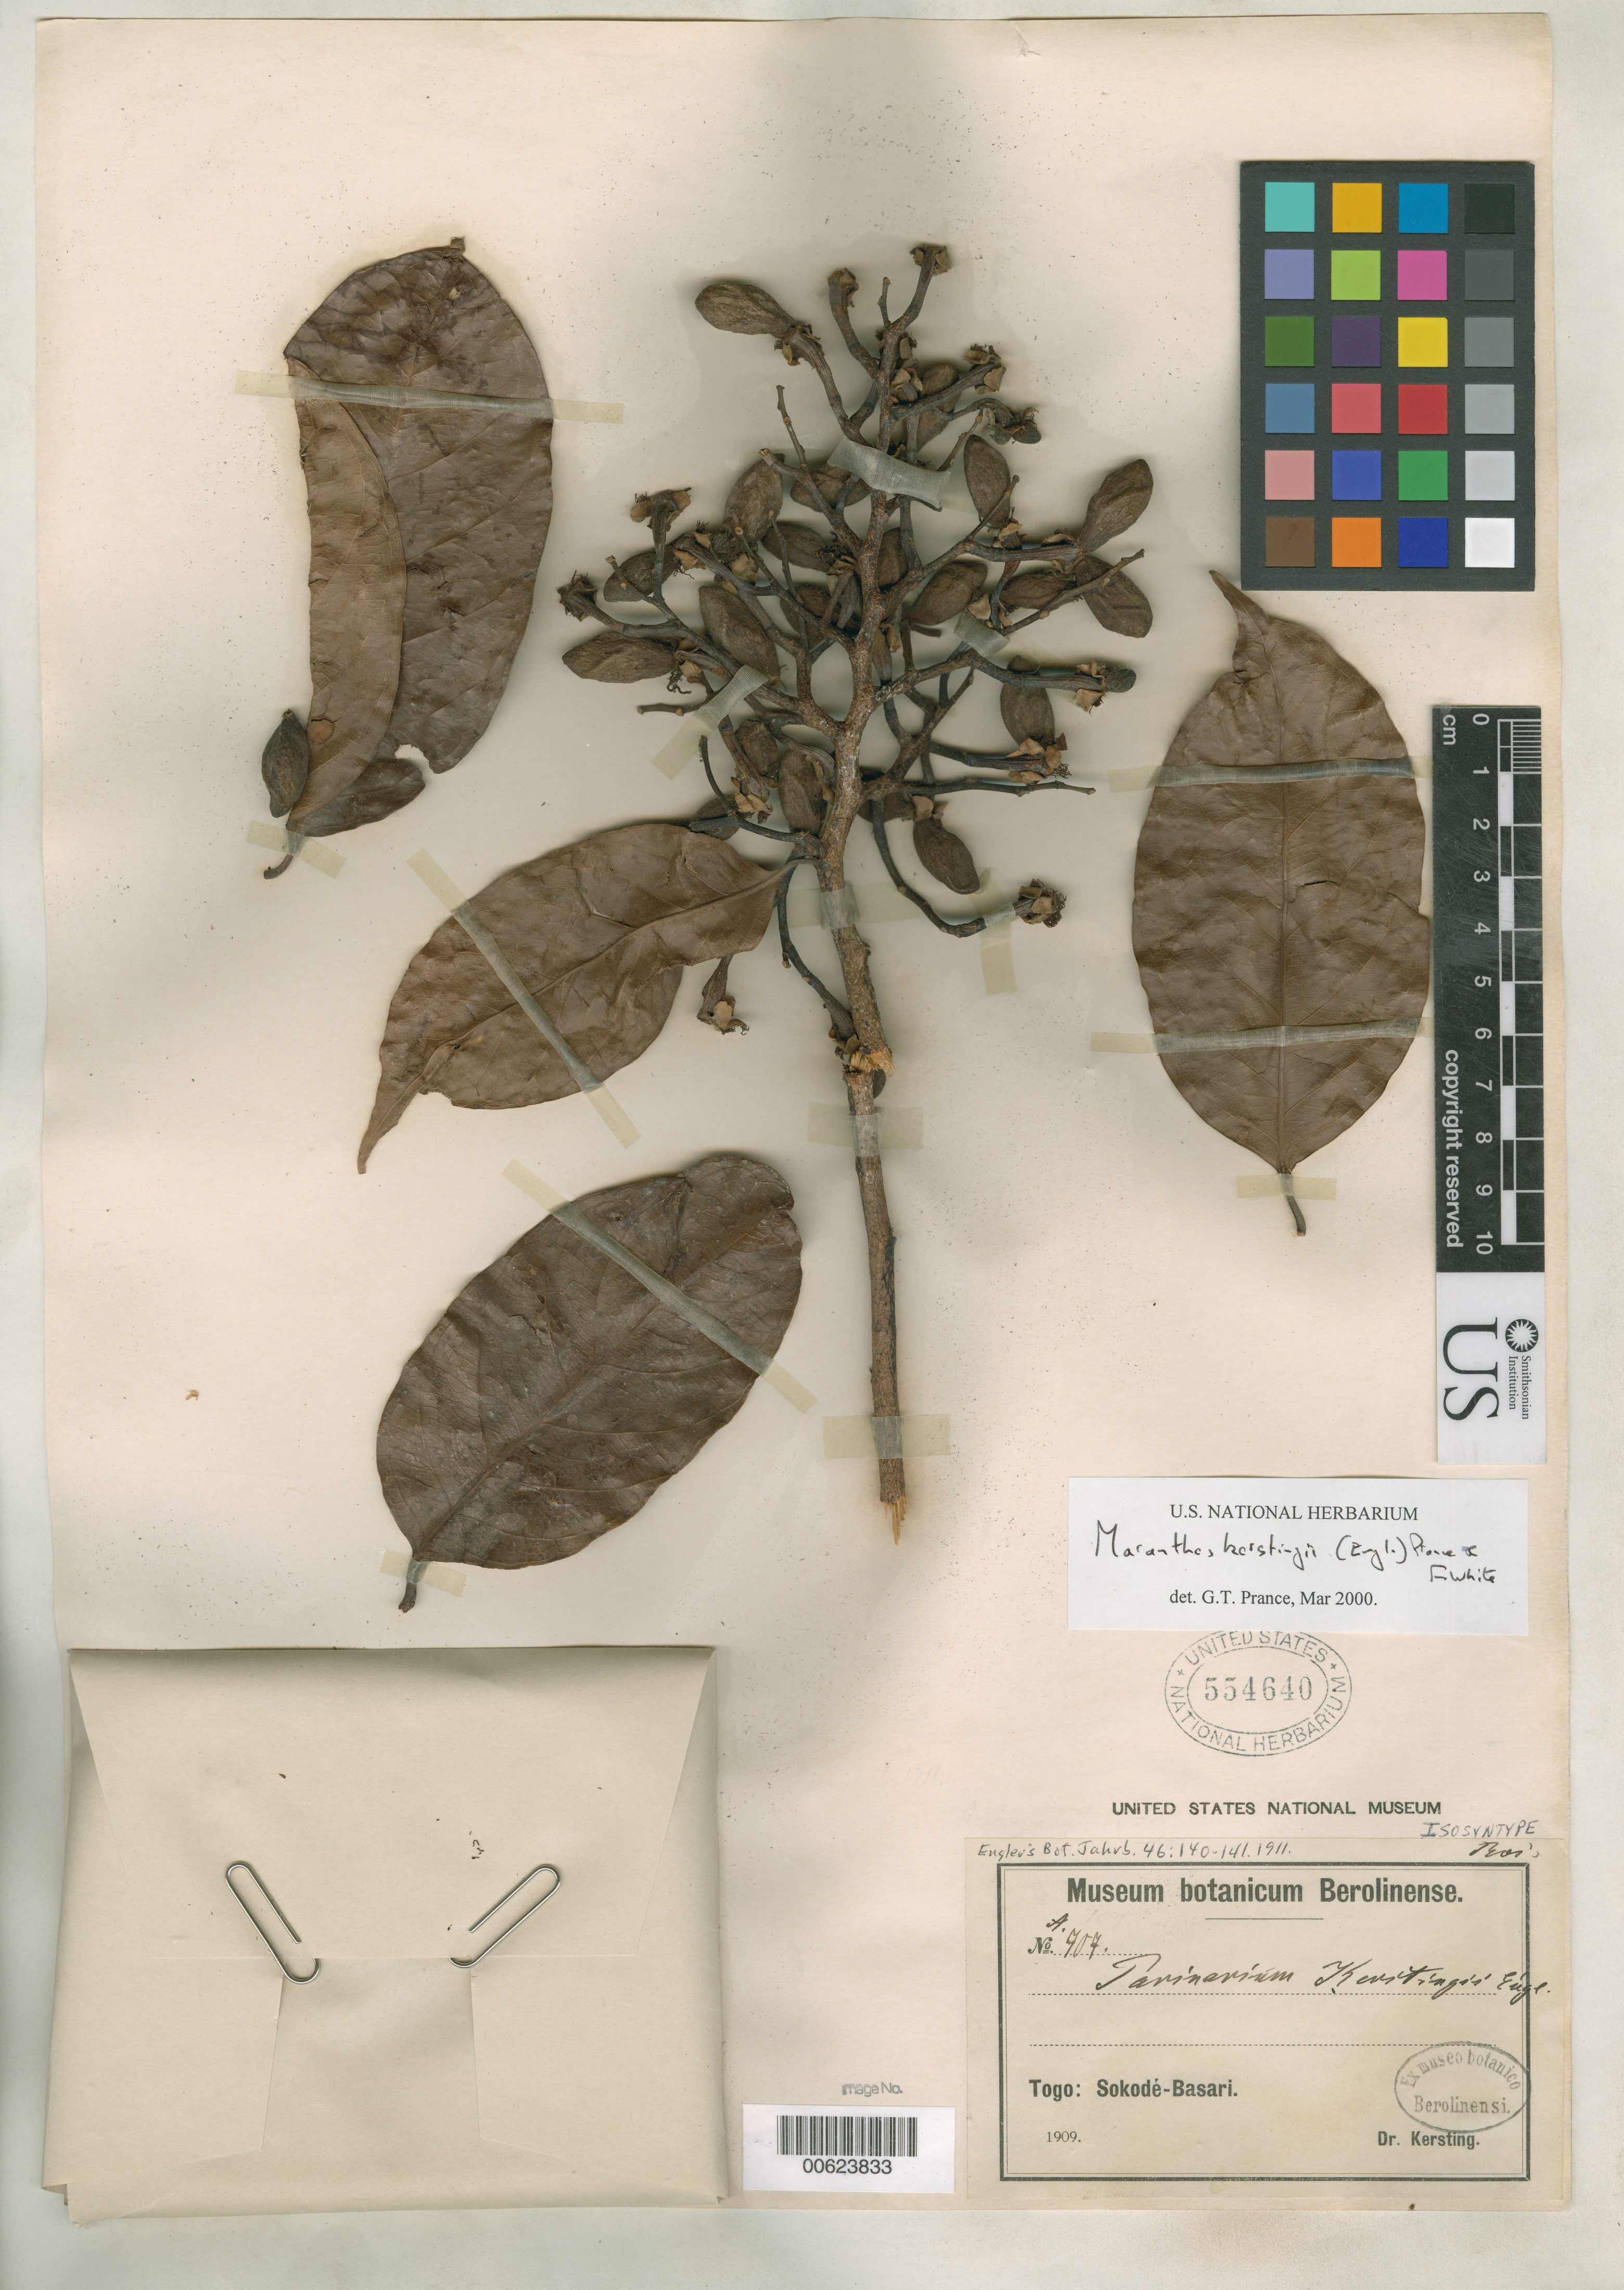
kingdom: Plantae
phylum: Tracheophyta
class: Magnoliopsida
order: Malpighiales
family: Chrysobalanaceae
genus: Parinari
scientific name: Parinari kerstingii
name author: Engl.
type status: Isosyntype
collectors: O. Kersting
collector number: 707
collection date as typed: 1909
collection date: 1909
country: Togo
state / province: Centrale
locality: Sokode-Basari.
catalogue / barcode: US 554640